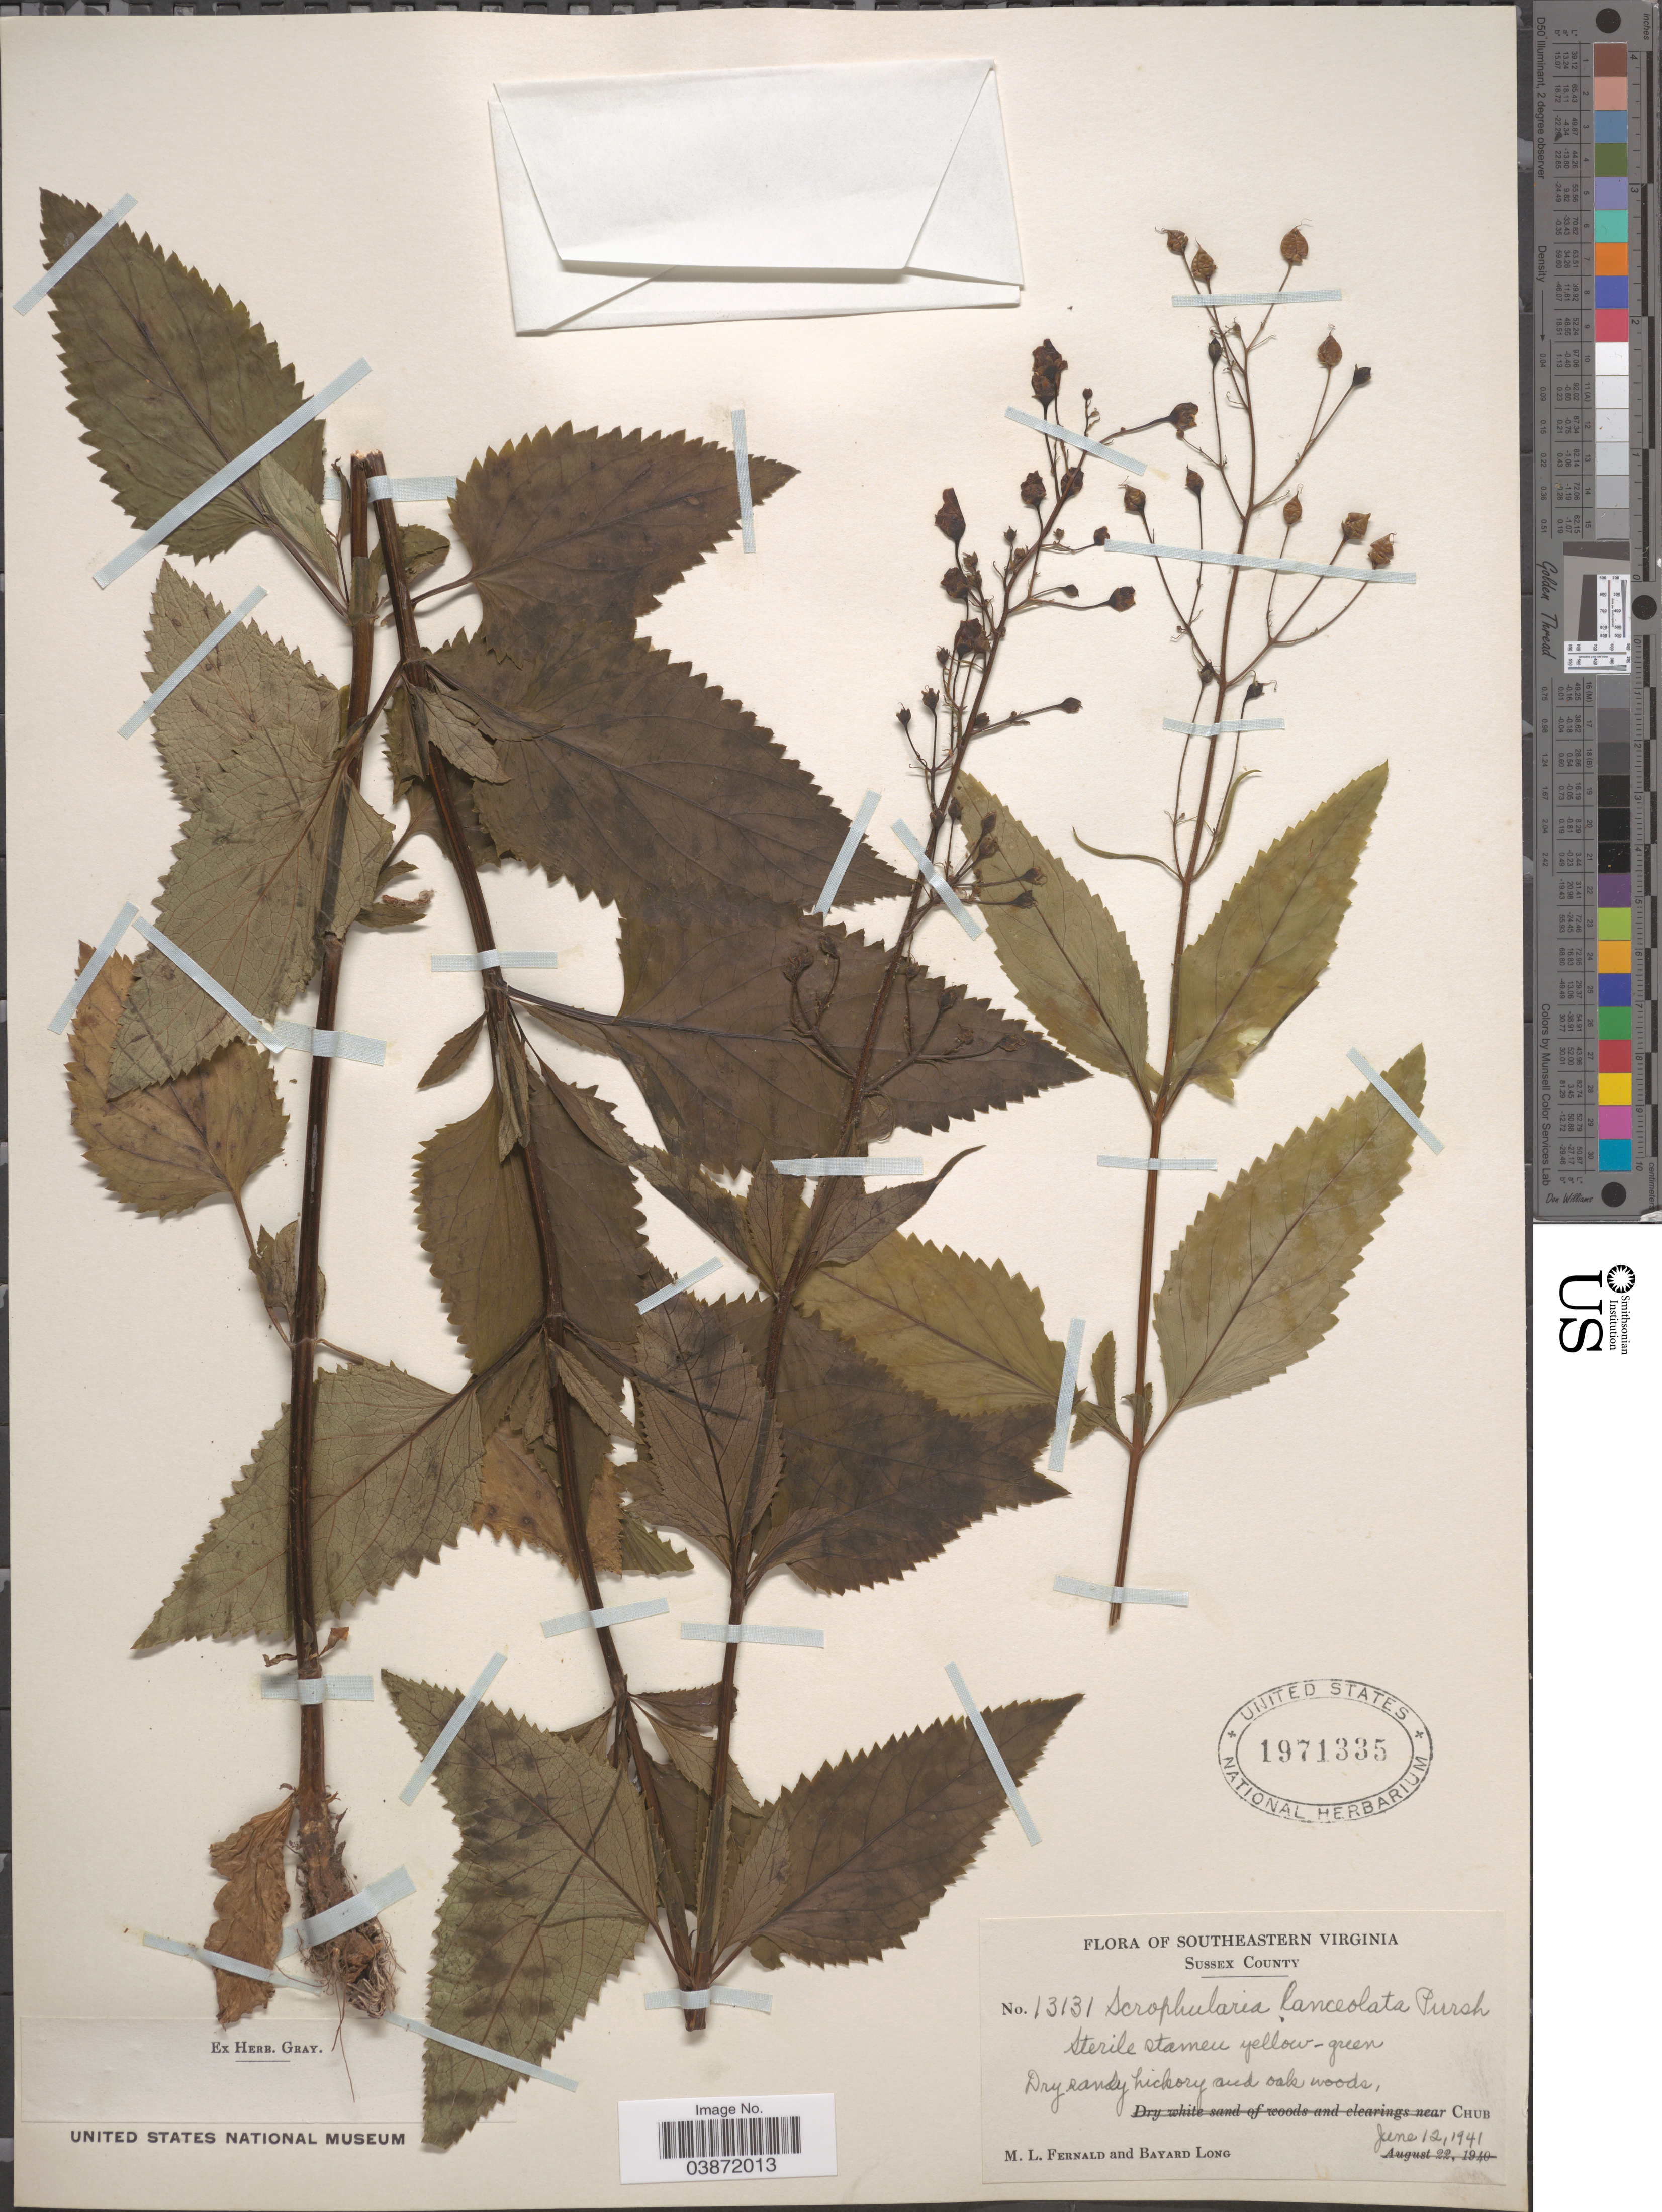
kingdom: Plantae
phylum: Tracheophyta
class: Magnoliopsida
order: Lamiales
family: Scrophulariaceae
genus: Scrophularia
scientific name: Scrophularia lanceolata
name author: Pursh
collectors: M. L. Fernald & B. Long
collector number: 13131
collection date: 1941-06-12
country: United States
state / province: Virginia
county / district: Sussex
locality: Southeastern Virginia. Sussex County. Chub.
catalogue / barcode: US 1971335